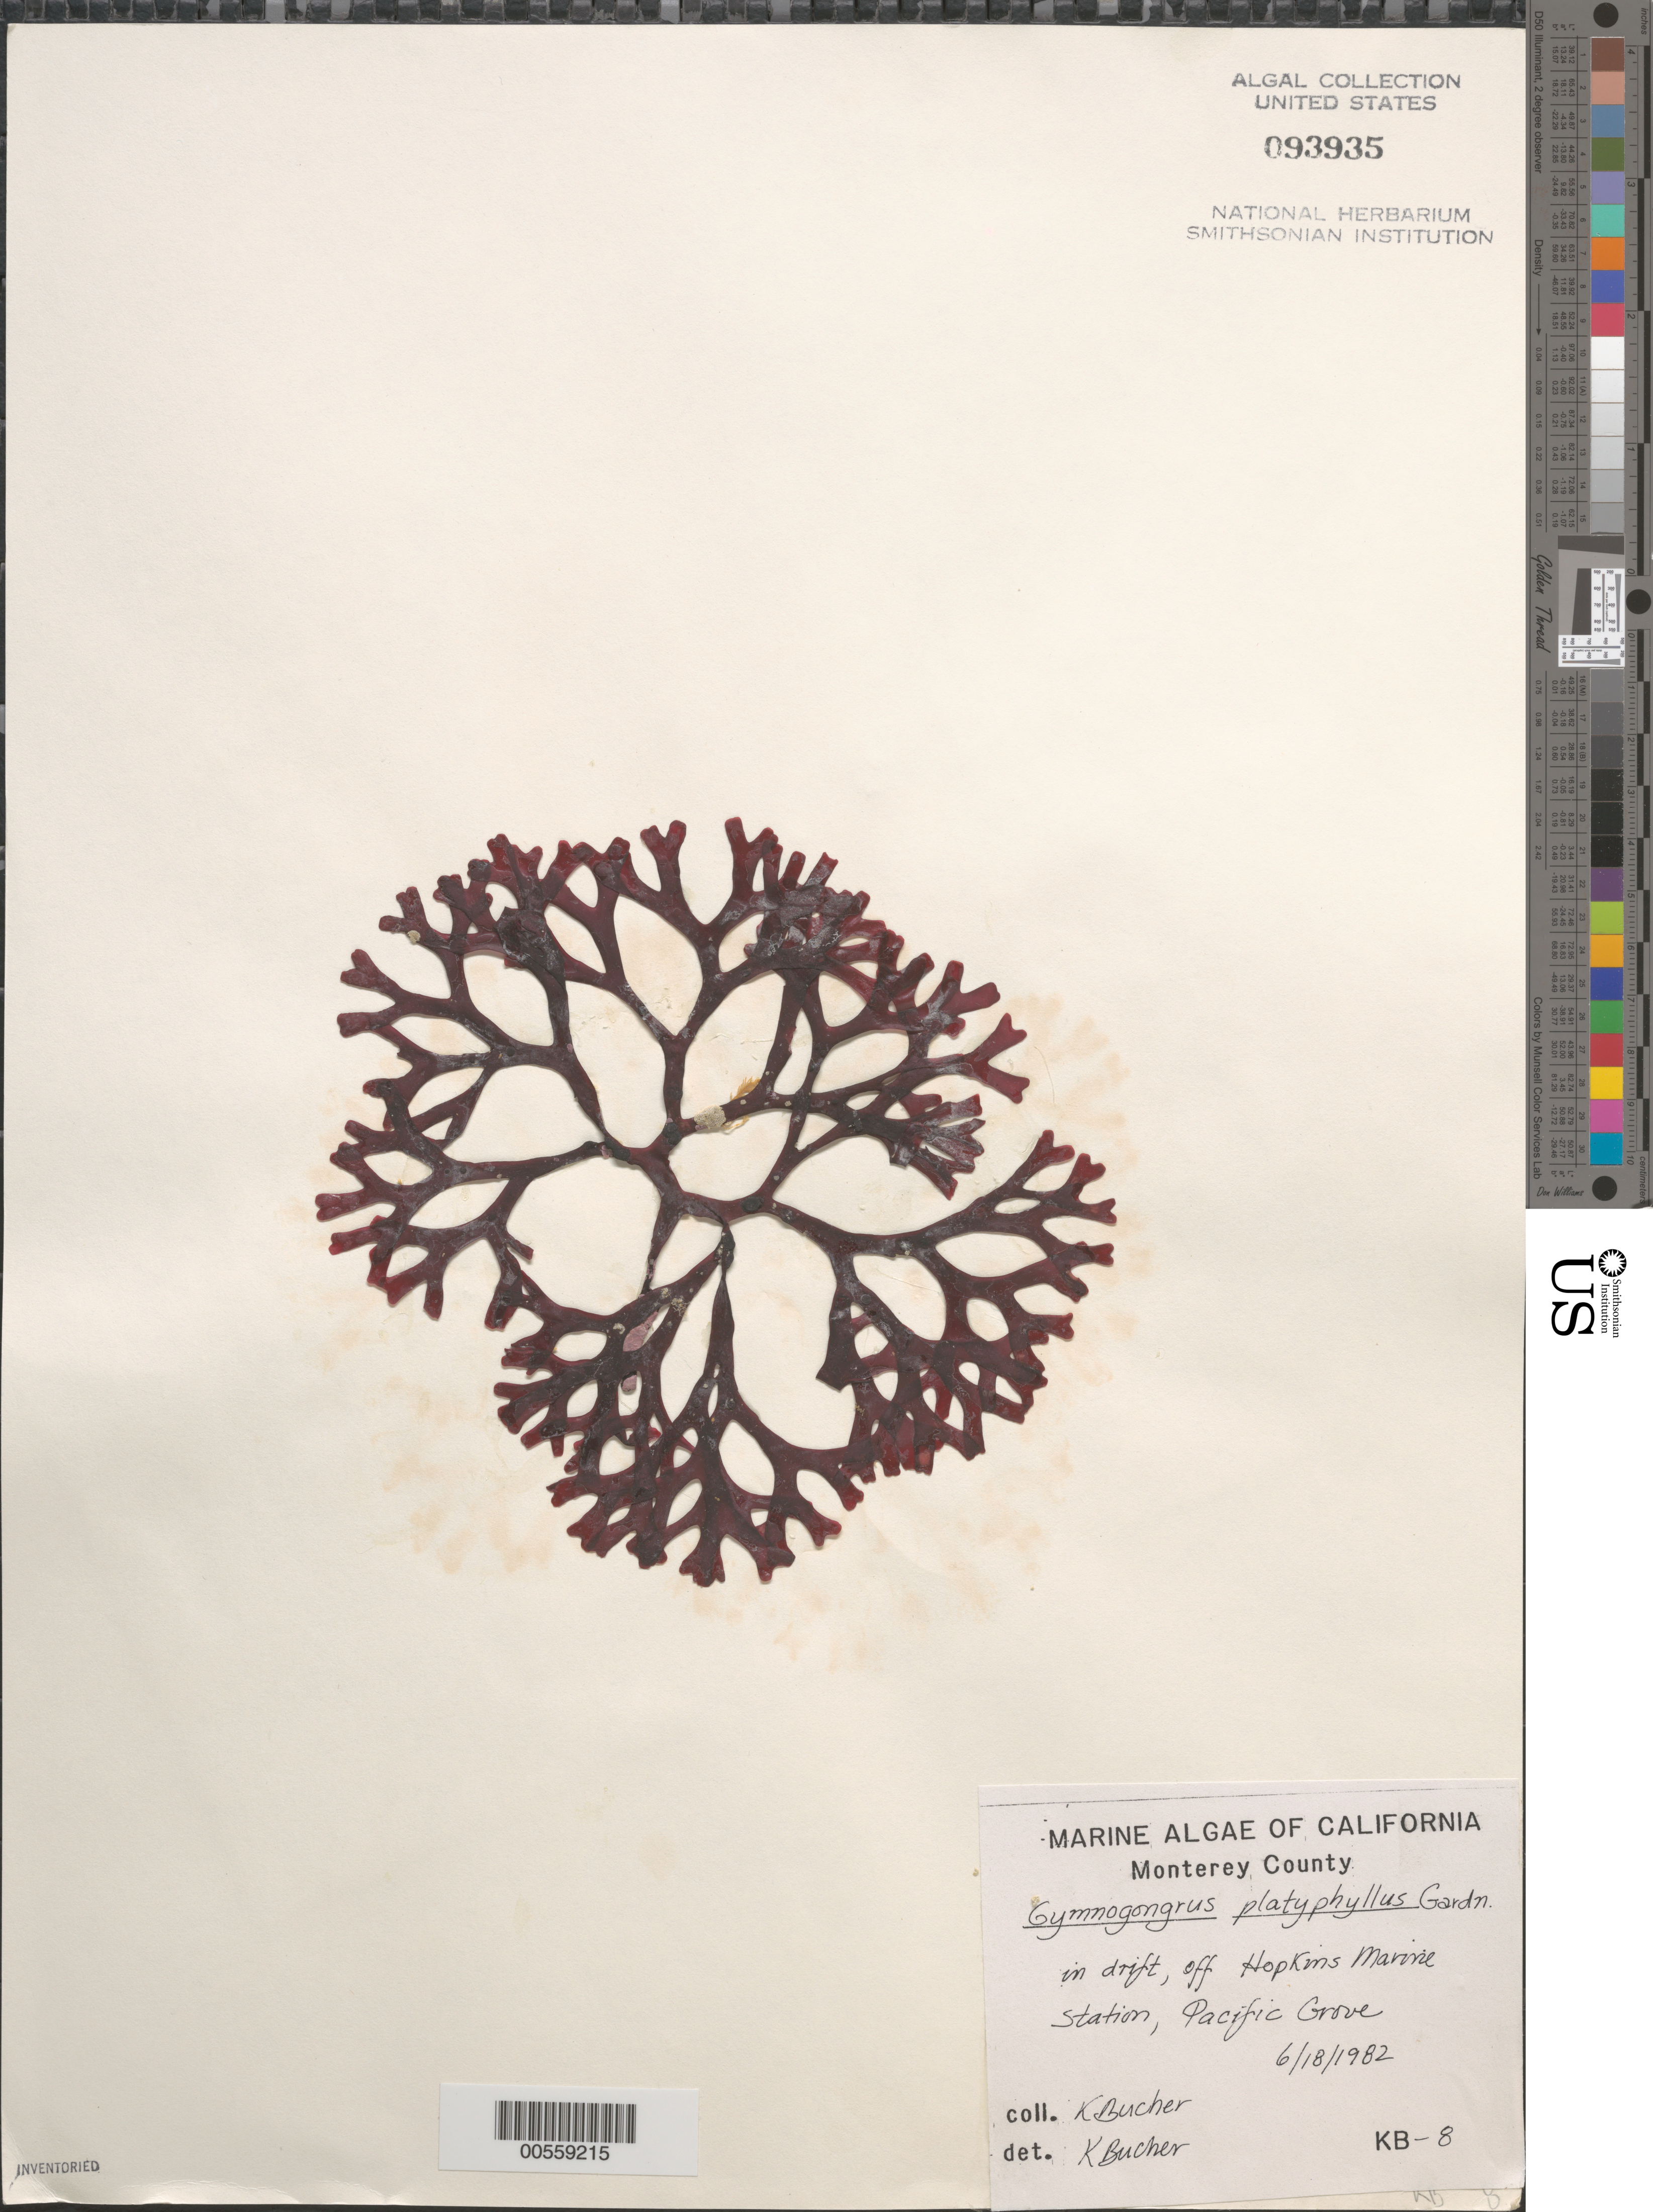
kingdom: Plantae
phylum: Rhodophyta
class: Florideophyceae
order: Gigartinales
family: Phyllophoraceae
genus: Gymnogongrus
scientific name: Gymnogongrus platyphyllus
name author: N.L. Gardner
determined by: Bucher, Katina E.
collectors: K. E. Bucher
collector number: KB-8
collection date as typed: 18 Jun 1982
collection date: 1982-06-18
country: United States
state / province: California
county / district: Monterey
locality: Pacific Grove, off Hopkins Marine Station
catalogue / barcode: US 93935